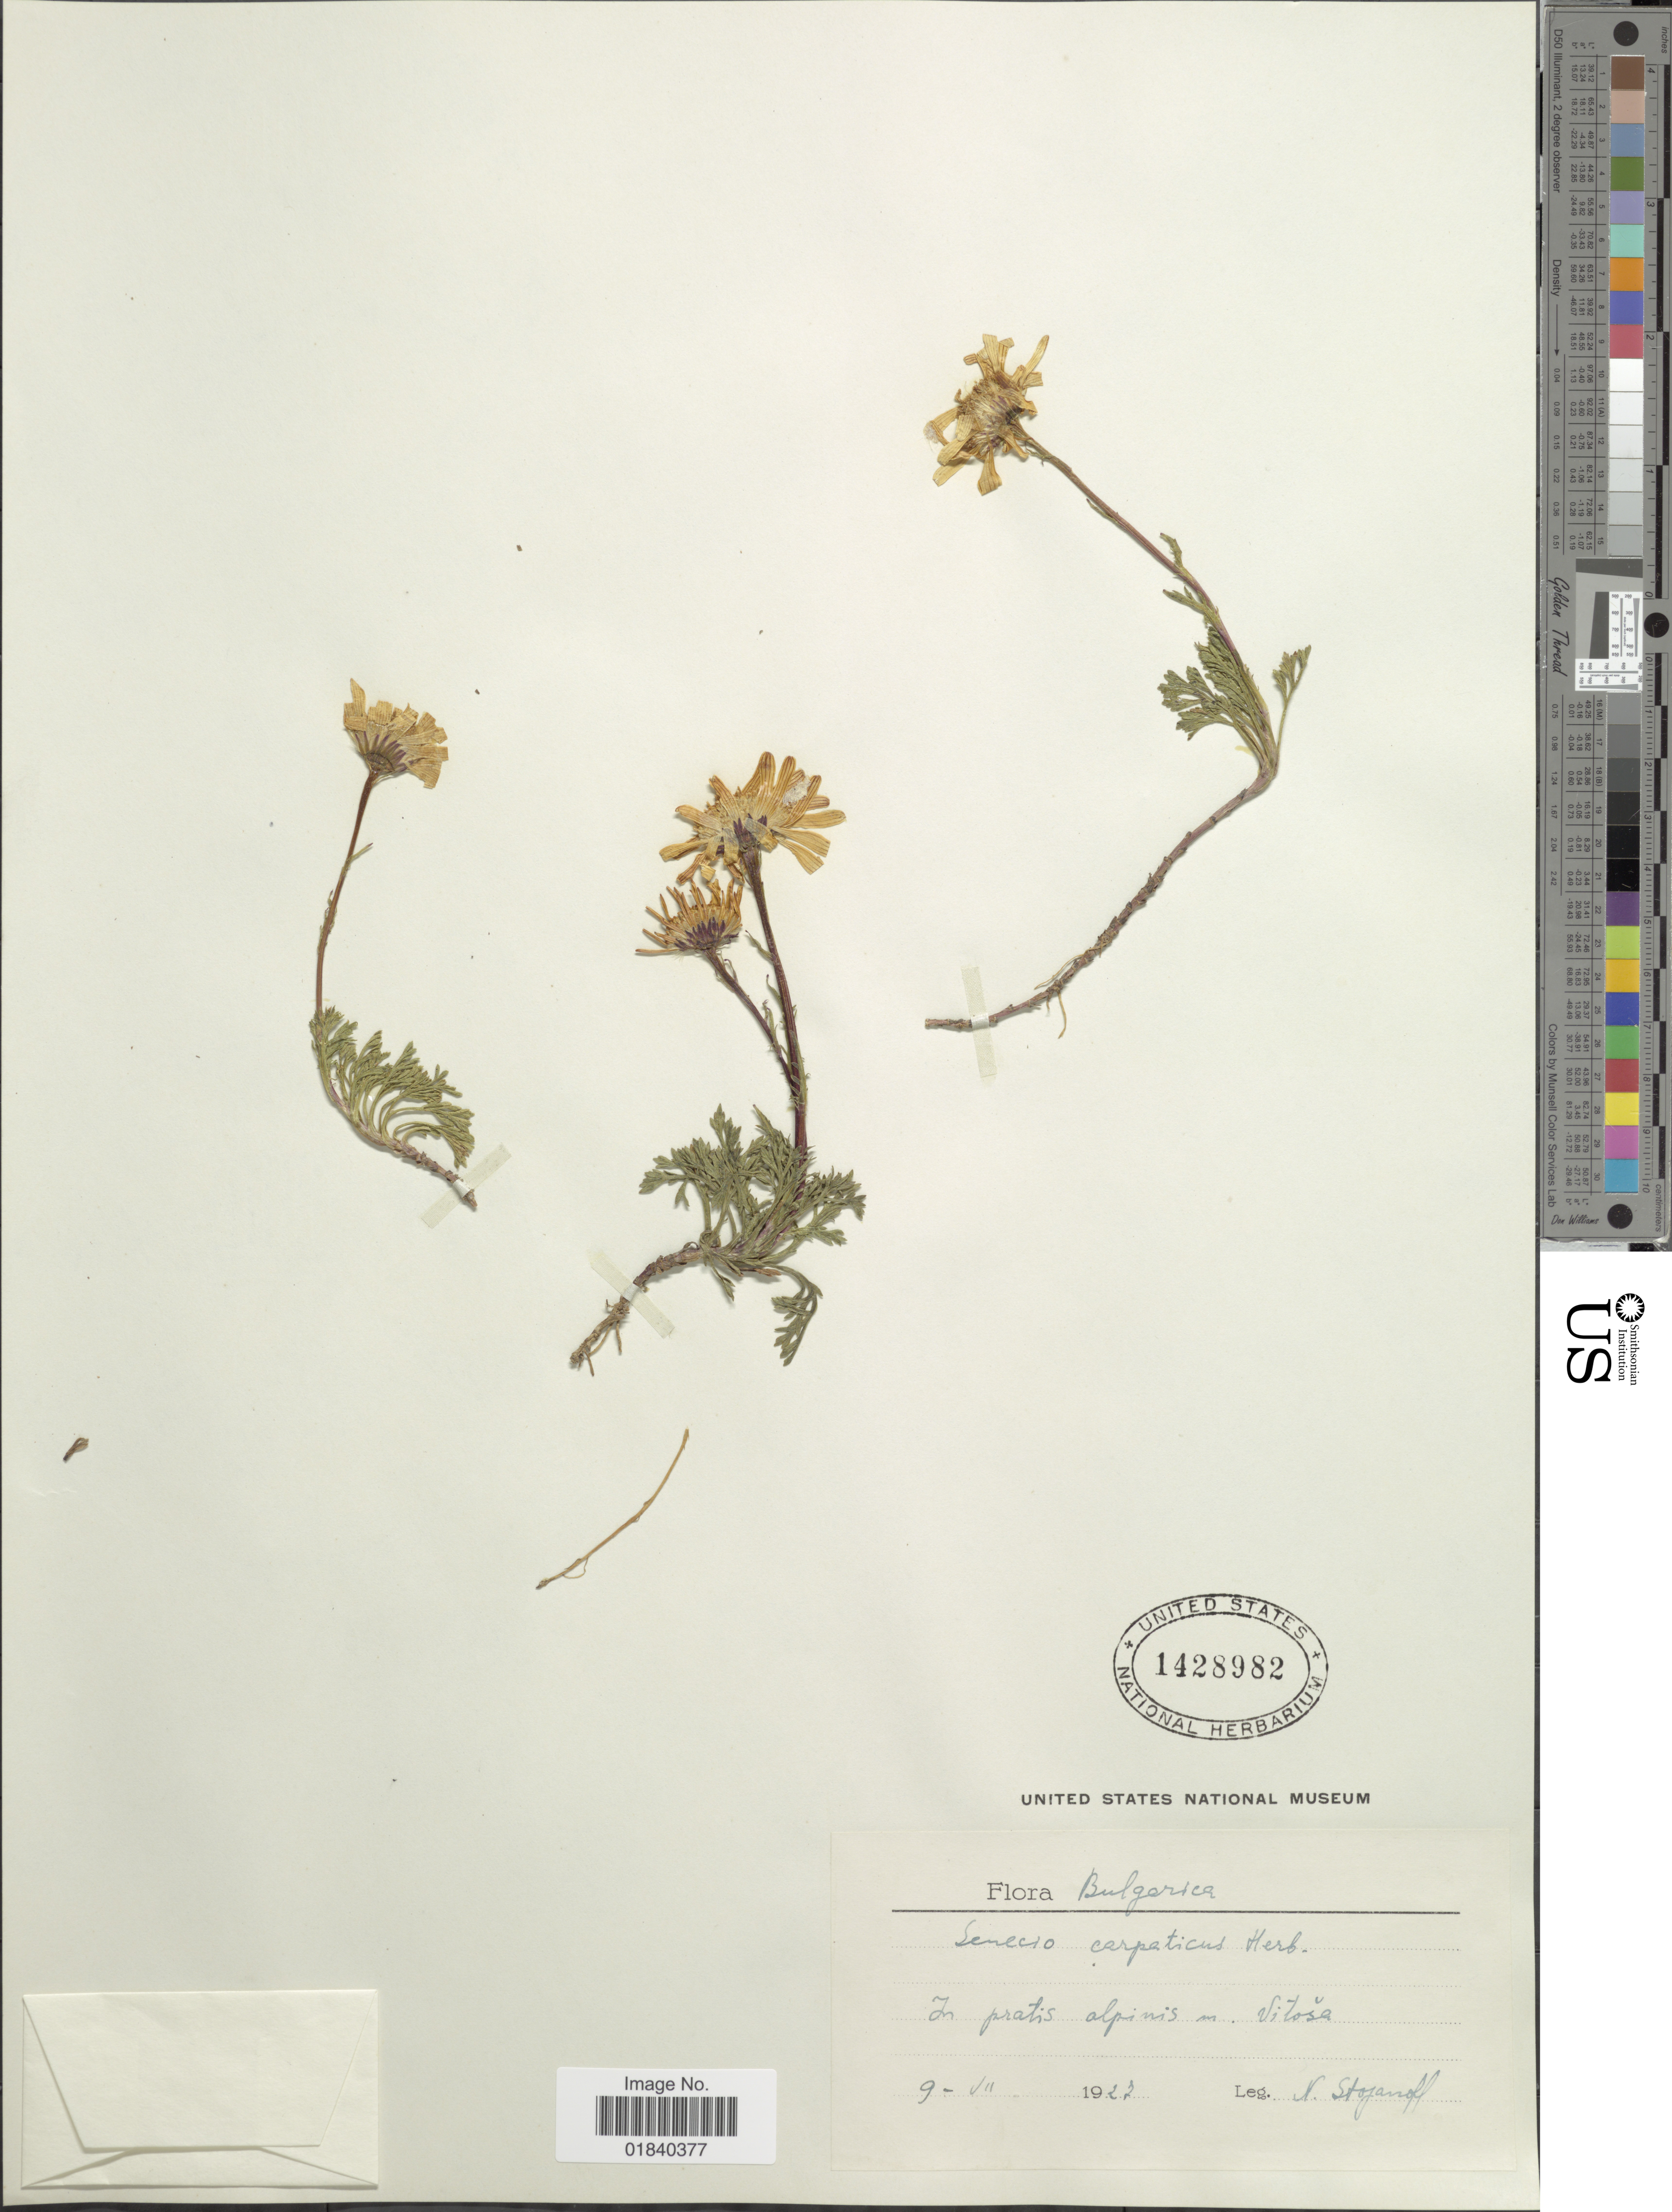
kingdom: Plantae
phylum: Tracheophyta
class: Magnoliopsida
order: Asterales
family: Asteraceae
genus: Jacobaea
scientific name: Jacobaea abrotanifolia subsp. carpathica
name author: (Herbich) B. Nord. & Greuter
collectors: N. Stojanoff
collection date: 1927-07-09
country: Bulgaria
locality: In pratis alpinis m. Vitosa.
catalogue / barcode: US 1428982